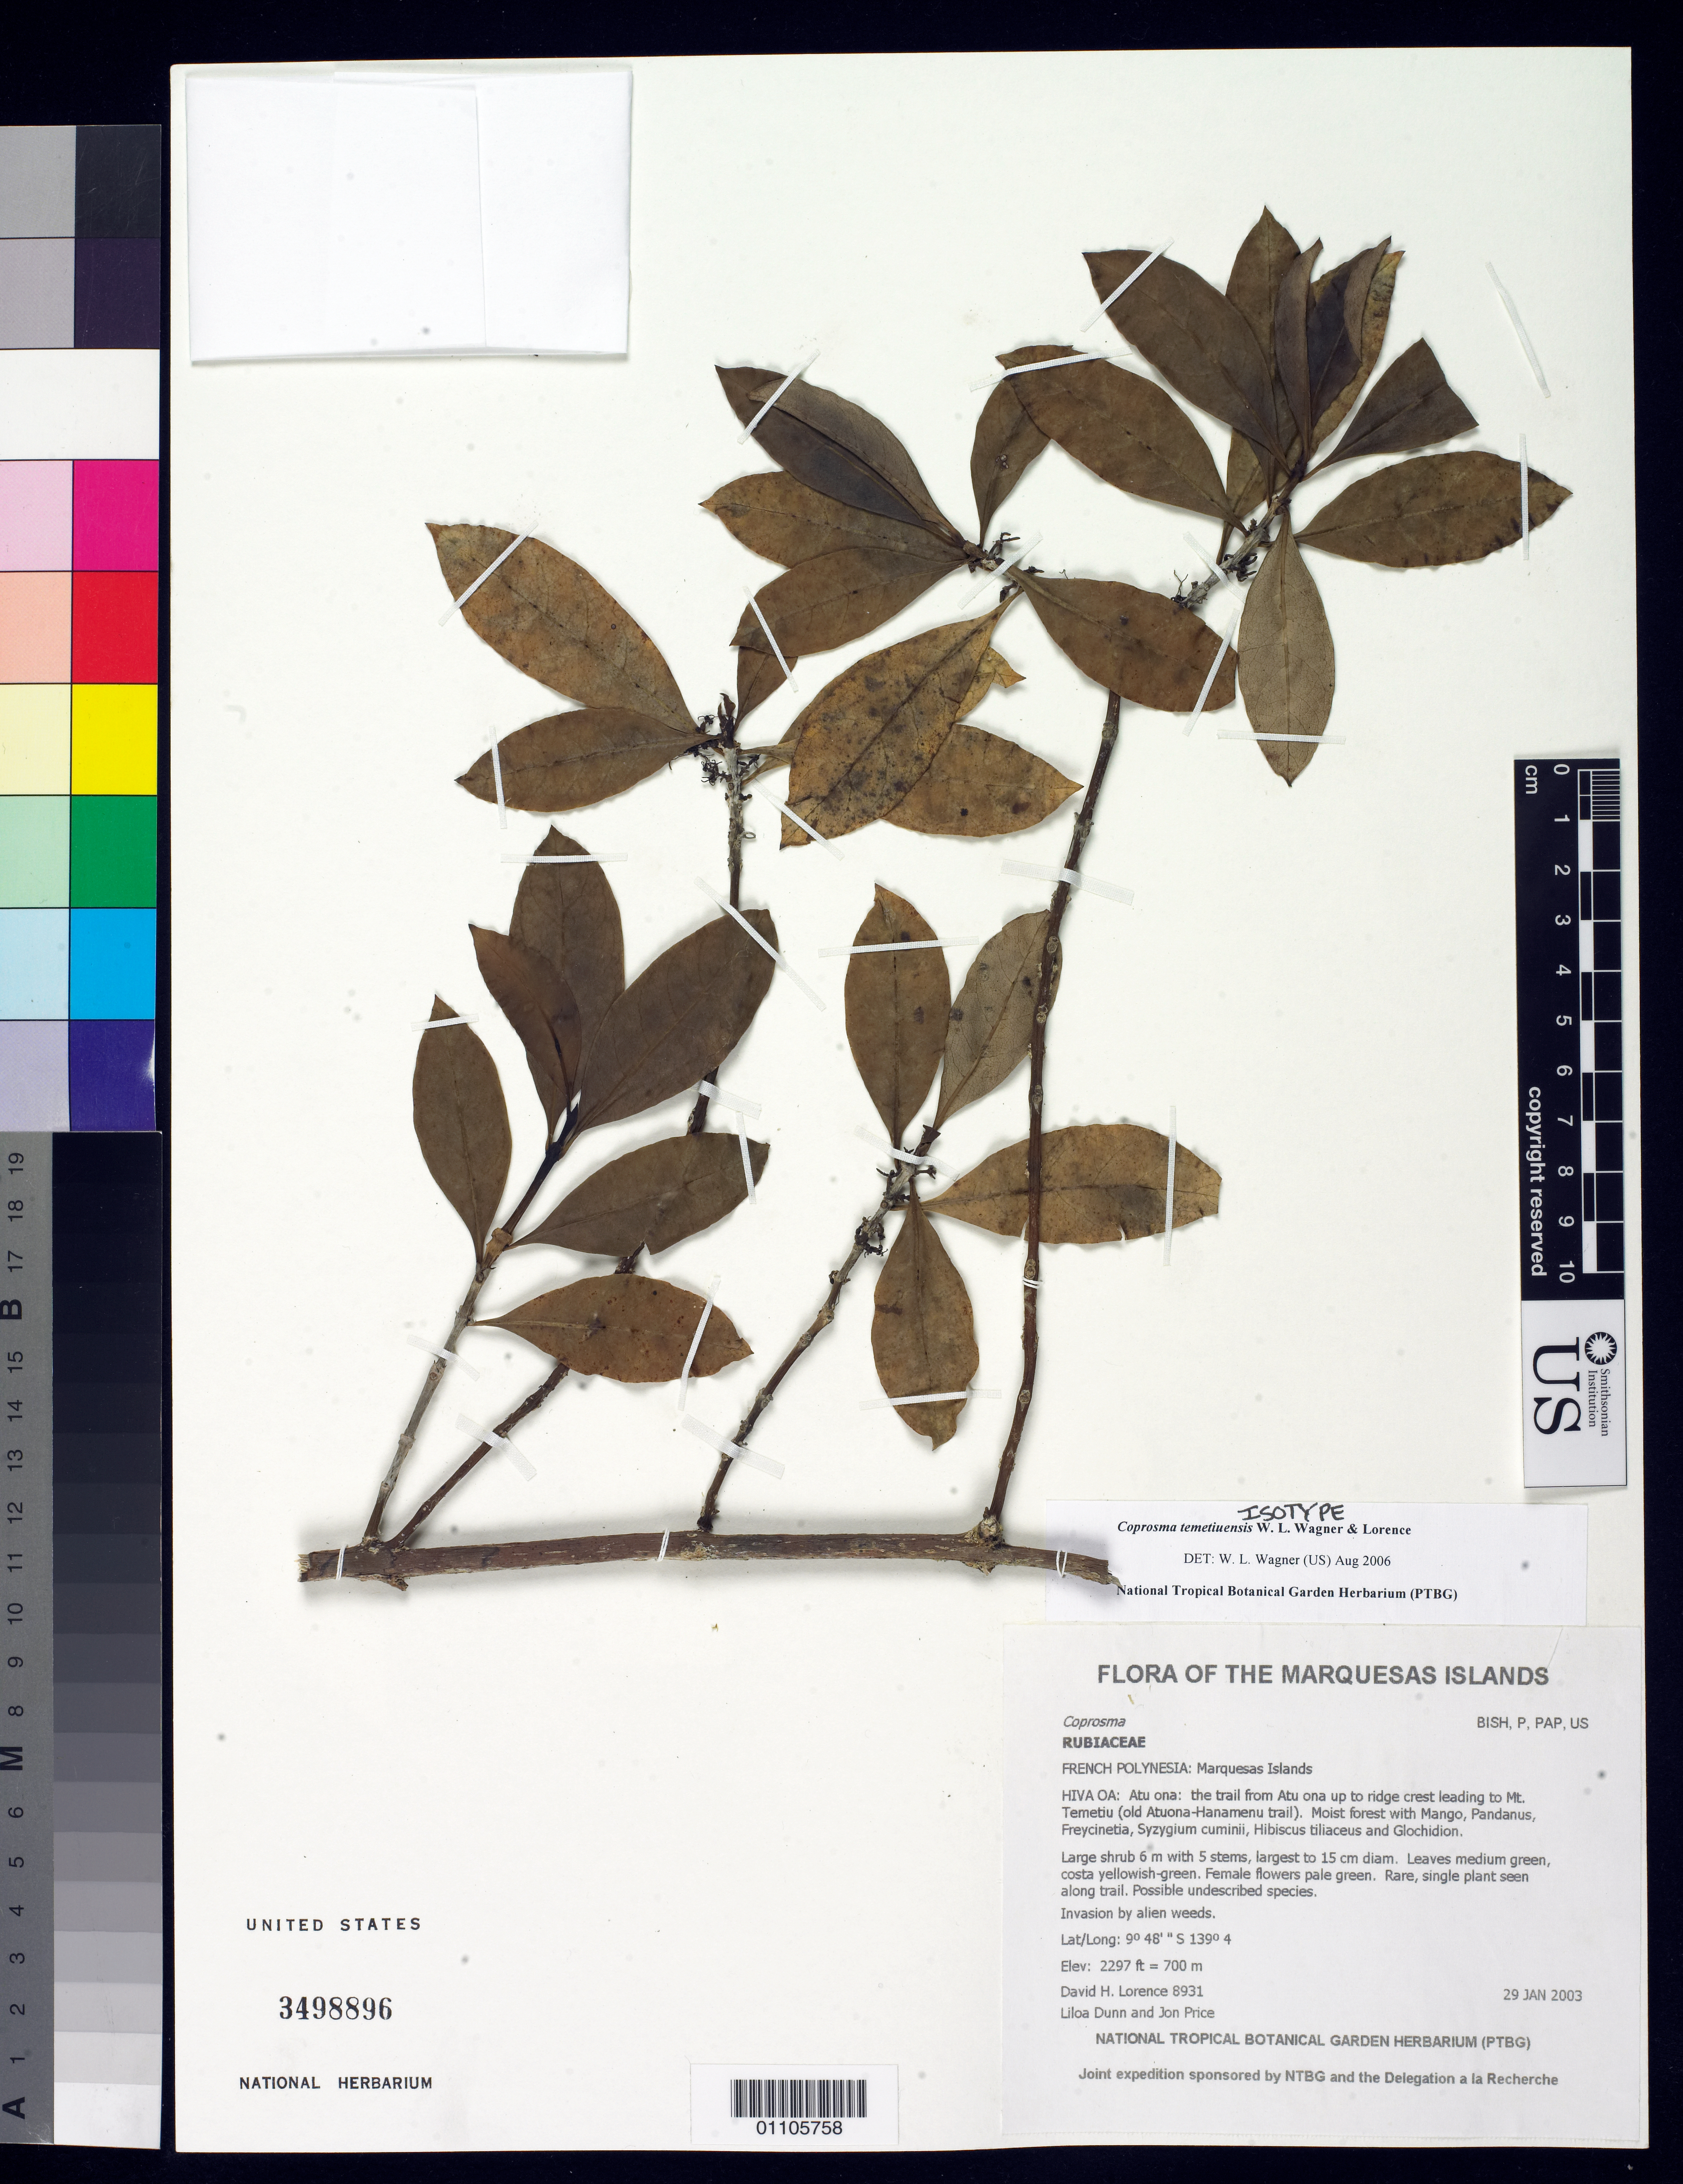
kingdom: Plantae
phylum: Tracheophyta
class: Magnoliopsida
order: Gentianales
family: Rubiaceae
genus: Coprosma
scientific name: Coprosma temetiuensis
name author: W.L. Wagner & Lorence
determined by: Wagner, W. L., (BOT), Smithsonian Institution - National Museum of Natural History (UNITED STATES)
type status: Isotype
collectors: D. Lorence, L. Dunn & J. Price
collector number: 8931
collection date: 2003-01-29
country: French Polynesia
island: Hiva Oa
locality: Hiva Oa: Atu ona, the trail from Atu ona up to ridge crest leading to Mt. Temetiu (old Atuona-Hanamenu trail).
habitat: Moist forest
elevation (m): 700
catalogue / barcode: US 3498896